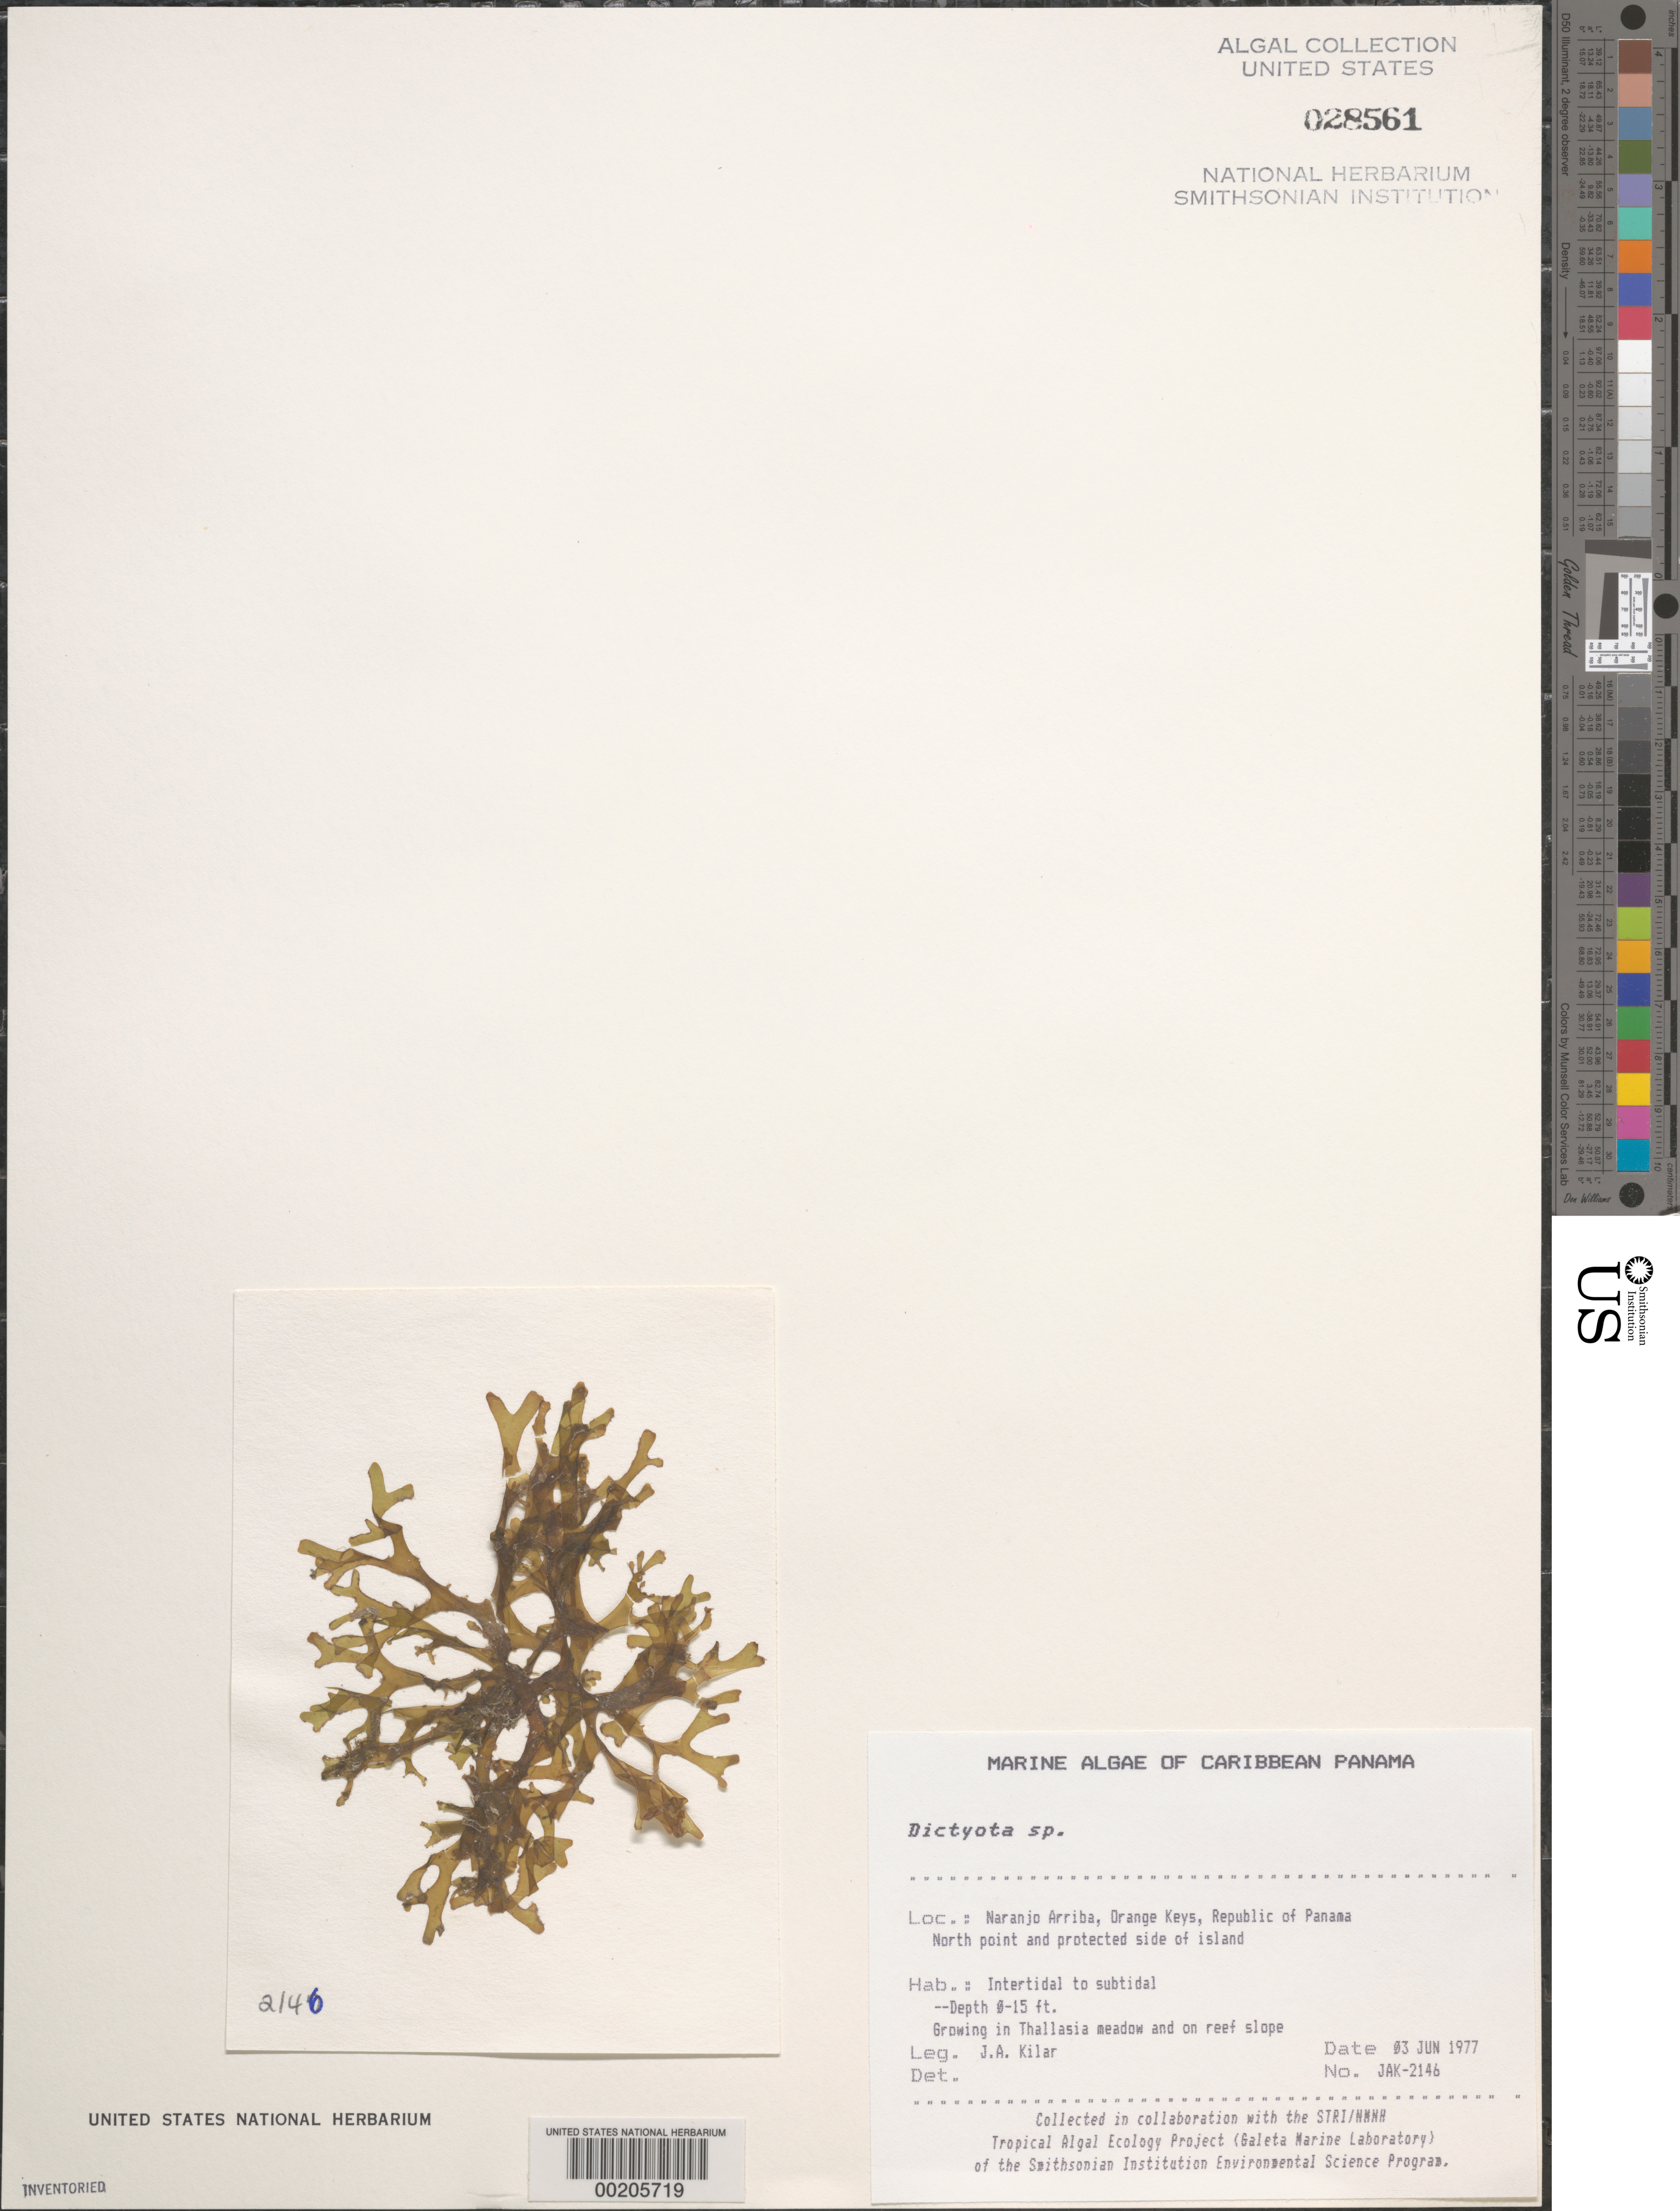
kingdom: Chromista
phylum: Ochrophyta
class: Phaeophyceae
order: Dictyotales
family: Dictyotaceae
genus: Dictyota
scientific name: Dictyota sp.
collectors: J. A. Kilar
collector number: JAK-2146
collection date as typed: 03 Jun 1977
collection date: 1977-06-03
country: Panama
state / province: Colón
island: Naranjo Arriba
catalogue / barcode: US 28561